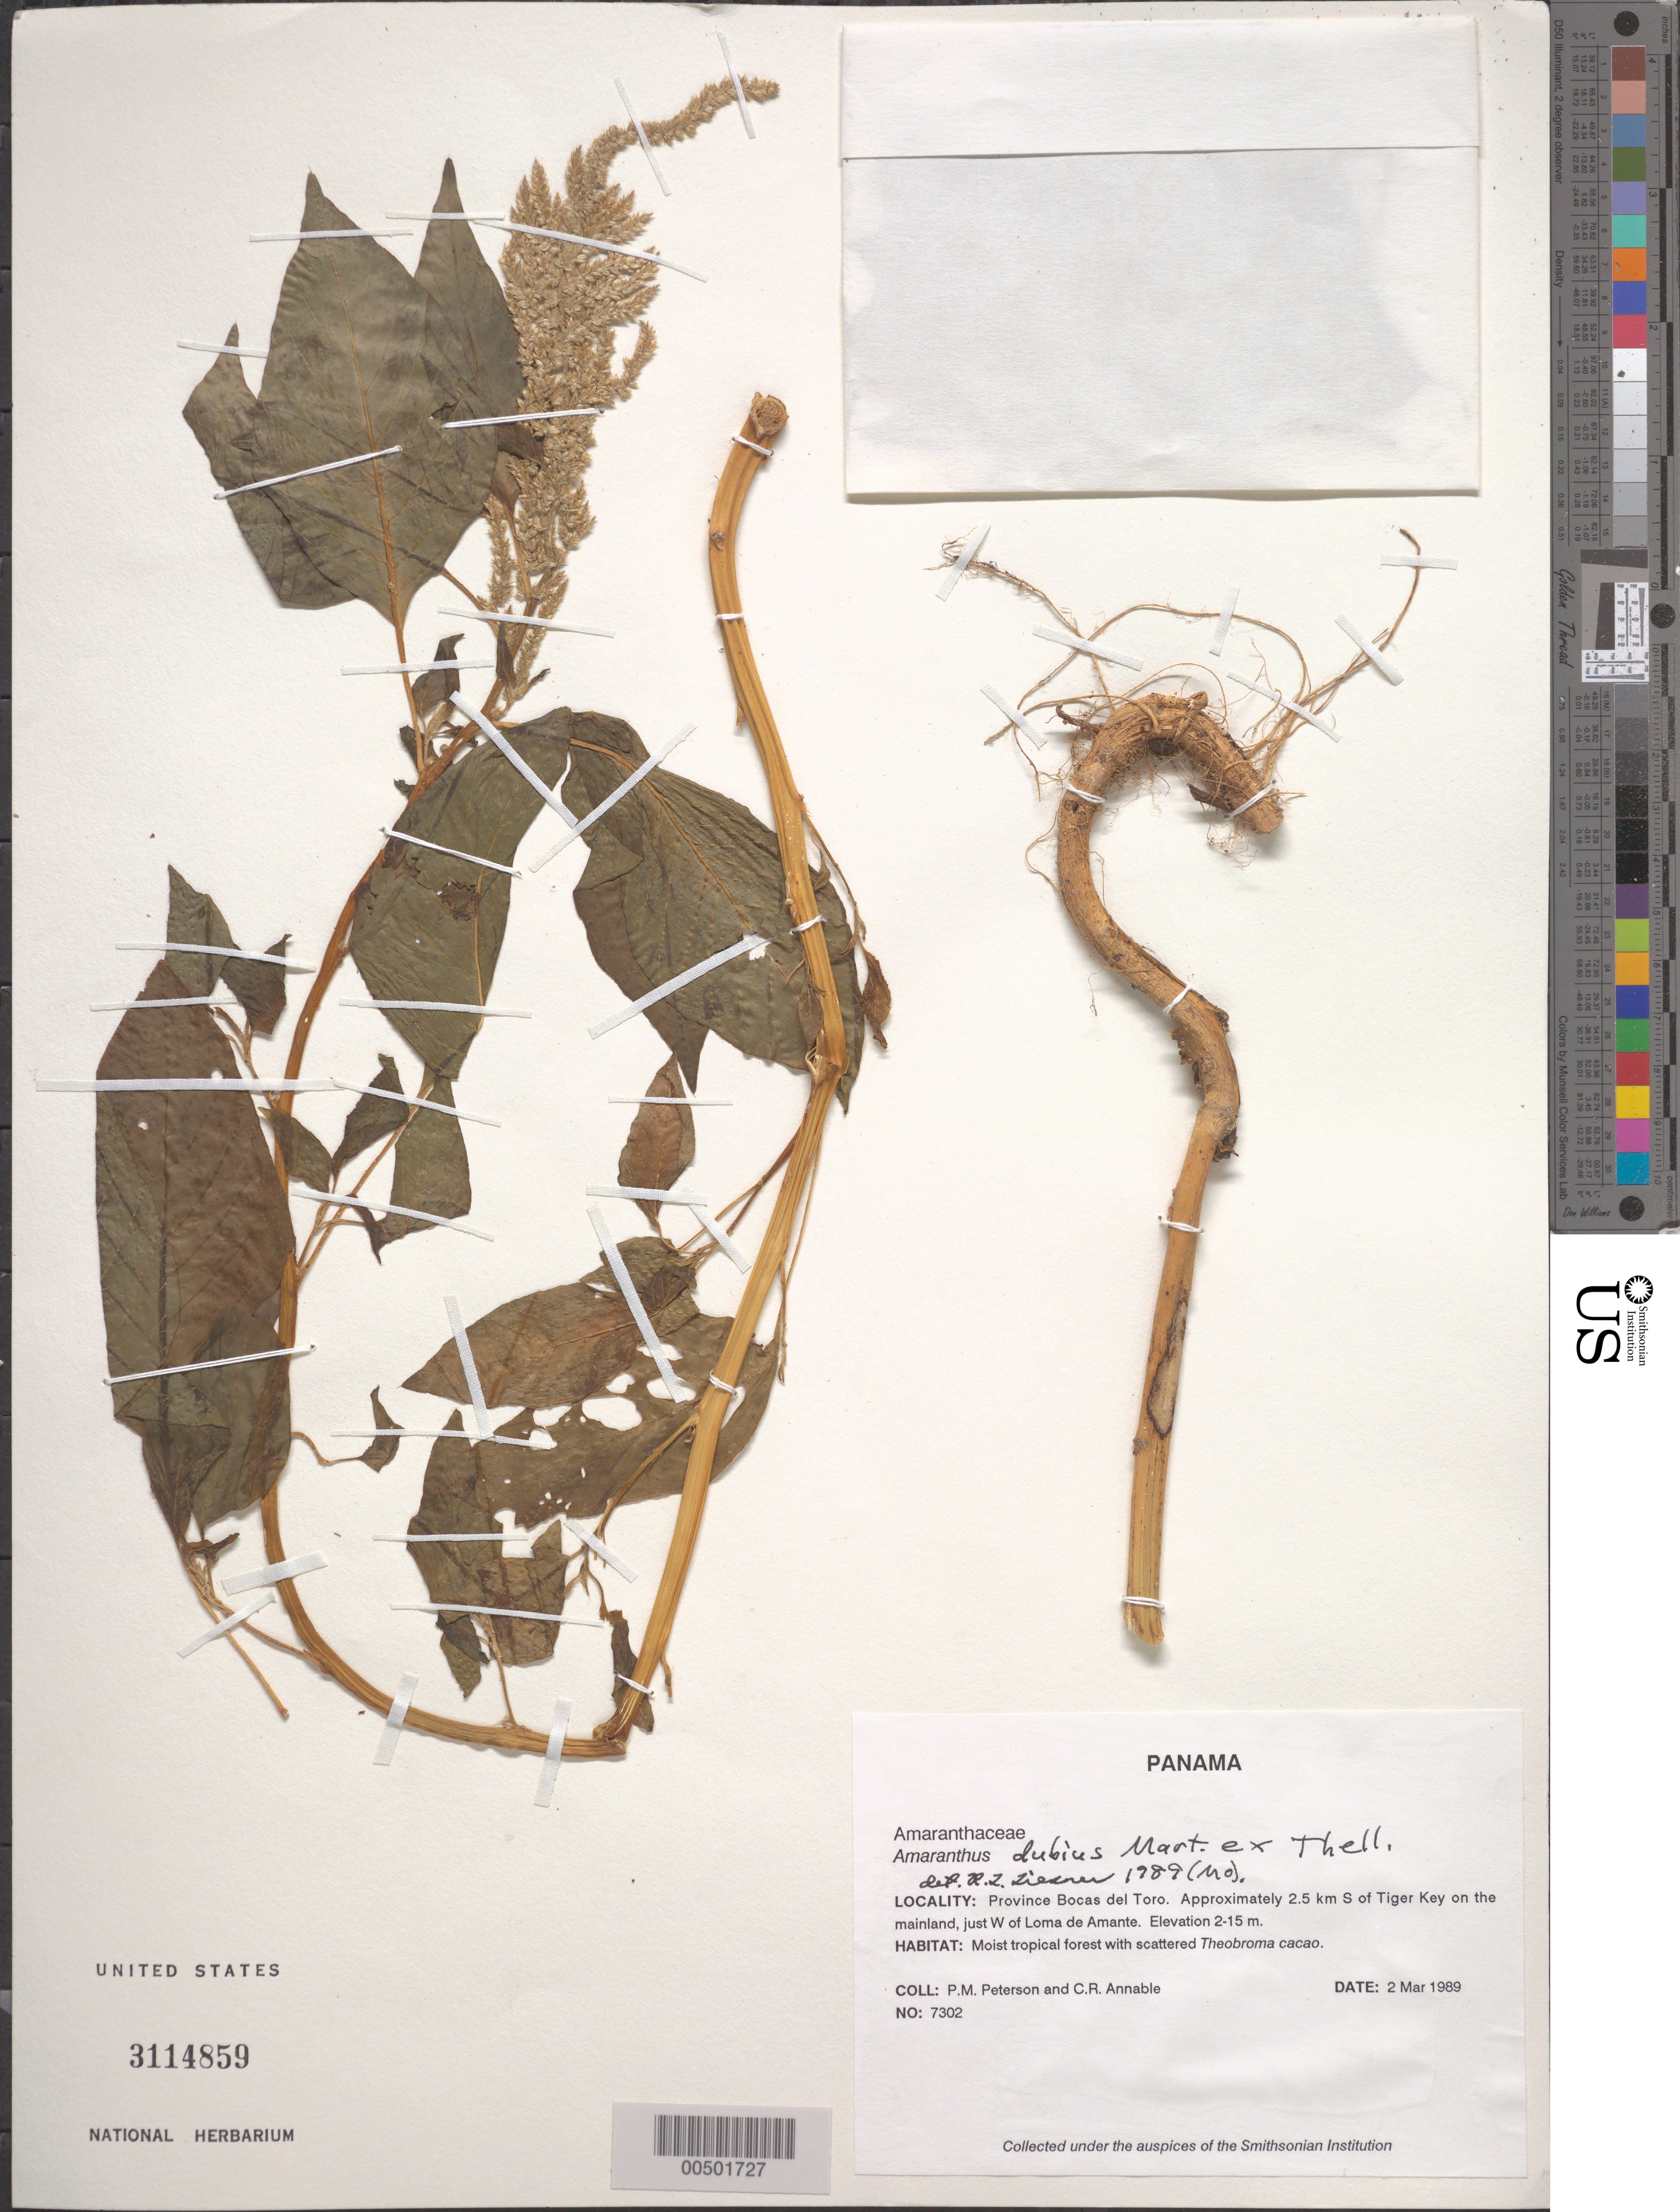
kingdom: Plantae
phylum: Tracheophyta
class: Magnoliopsida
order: Caryophyllales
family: Amaranthaceae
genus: Amaranthus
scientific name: Amaranthus dubius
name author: Mart. ex Thell.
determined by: Liesner, R. L.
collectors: P. M. Peterson & C. R. Annable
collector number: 07302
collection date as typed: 02 Mar 1989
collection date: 1989-03-02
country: Panama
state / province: Bocas del Toro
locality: Approximately 2.5 km S of Tiger Key on the mainland, just W of Loma de Amante.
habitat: Moist tropical forest with scattered Theobroma cacao.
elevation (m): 2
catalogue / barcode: US 3114859